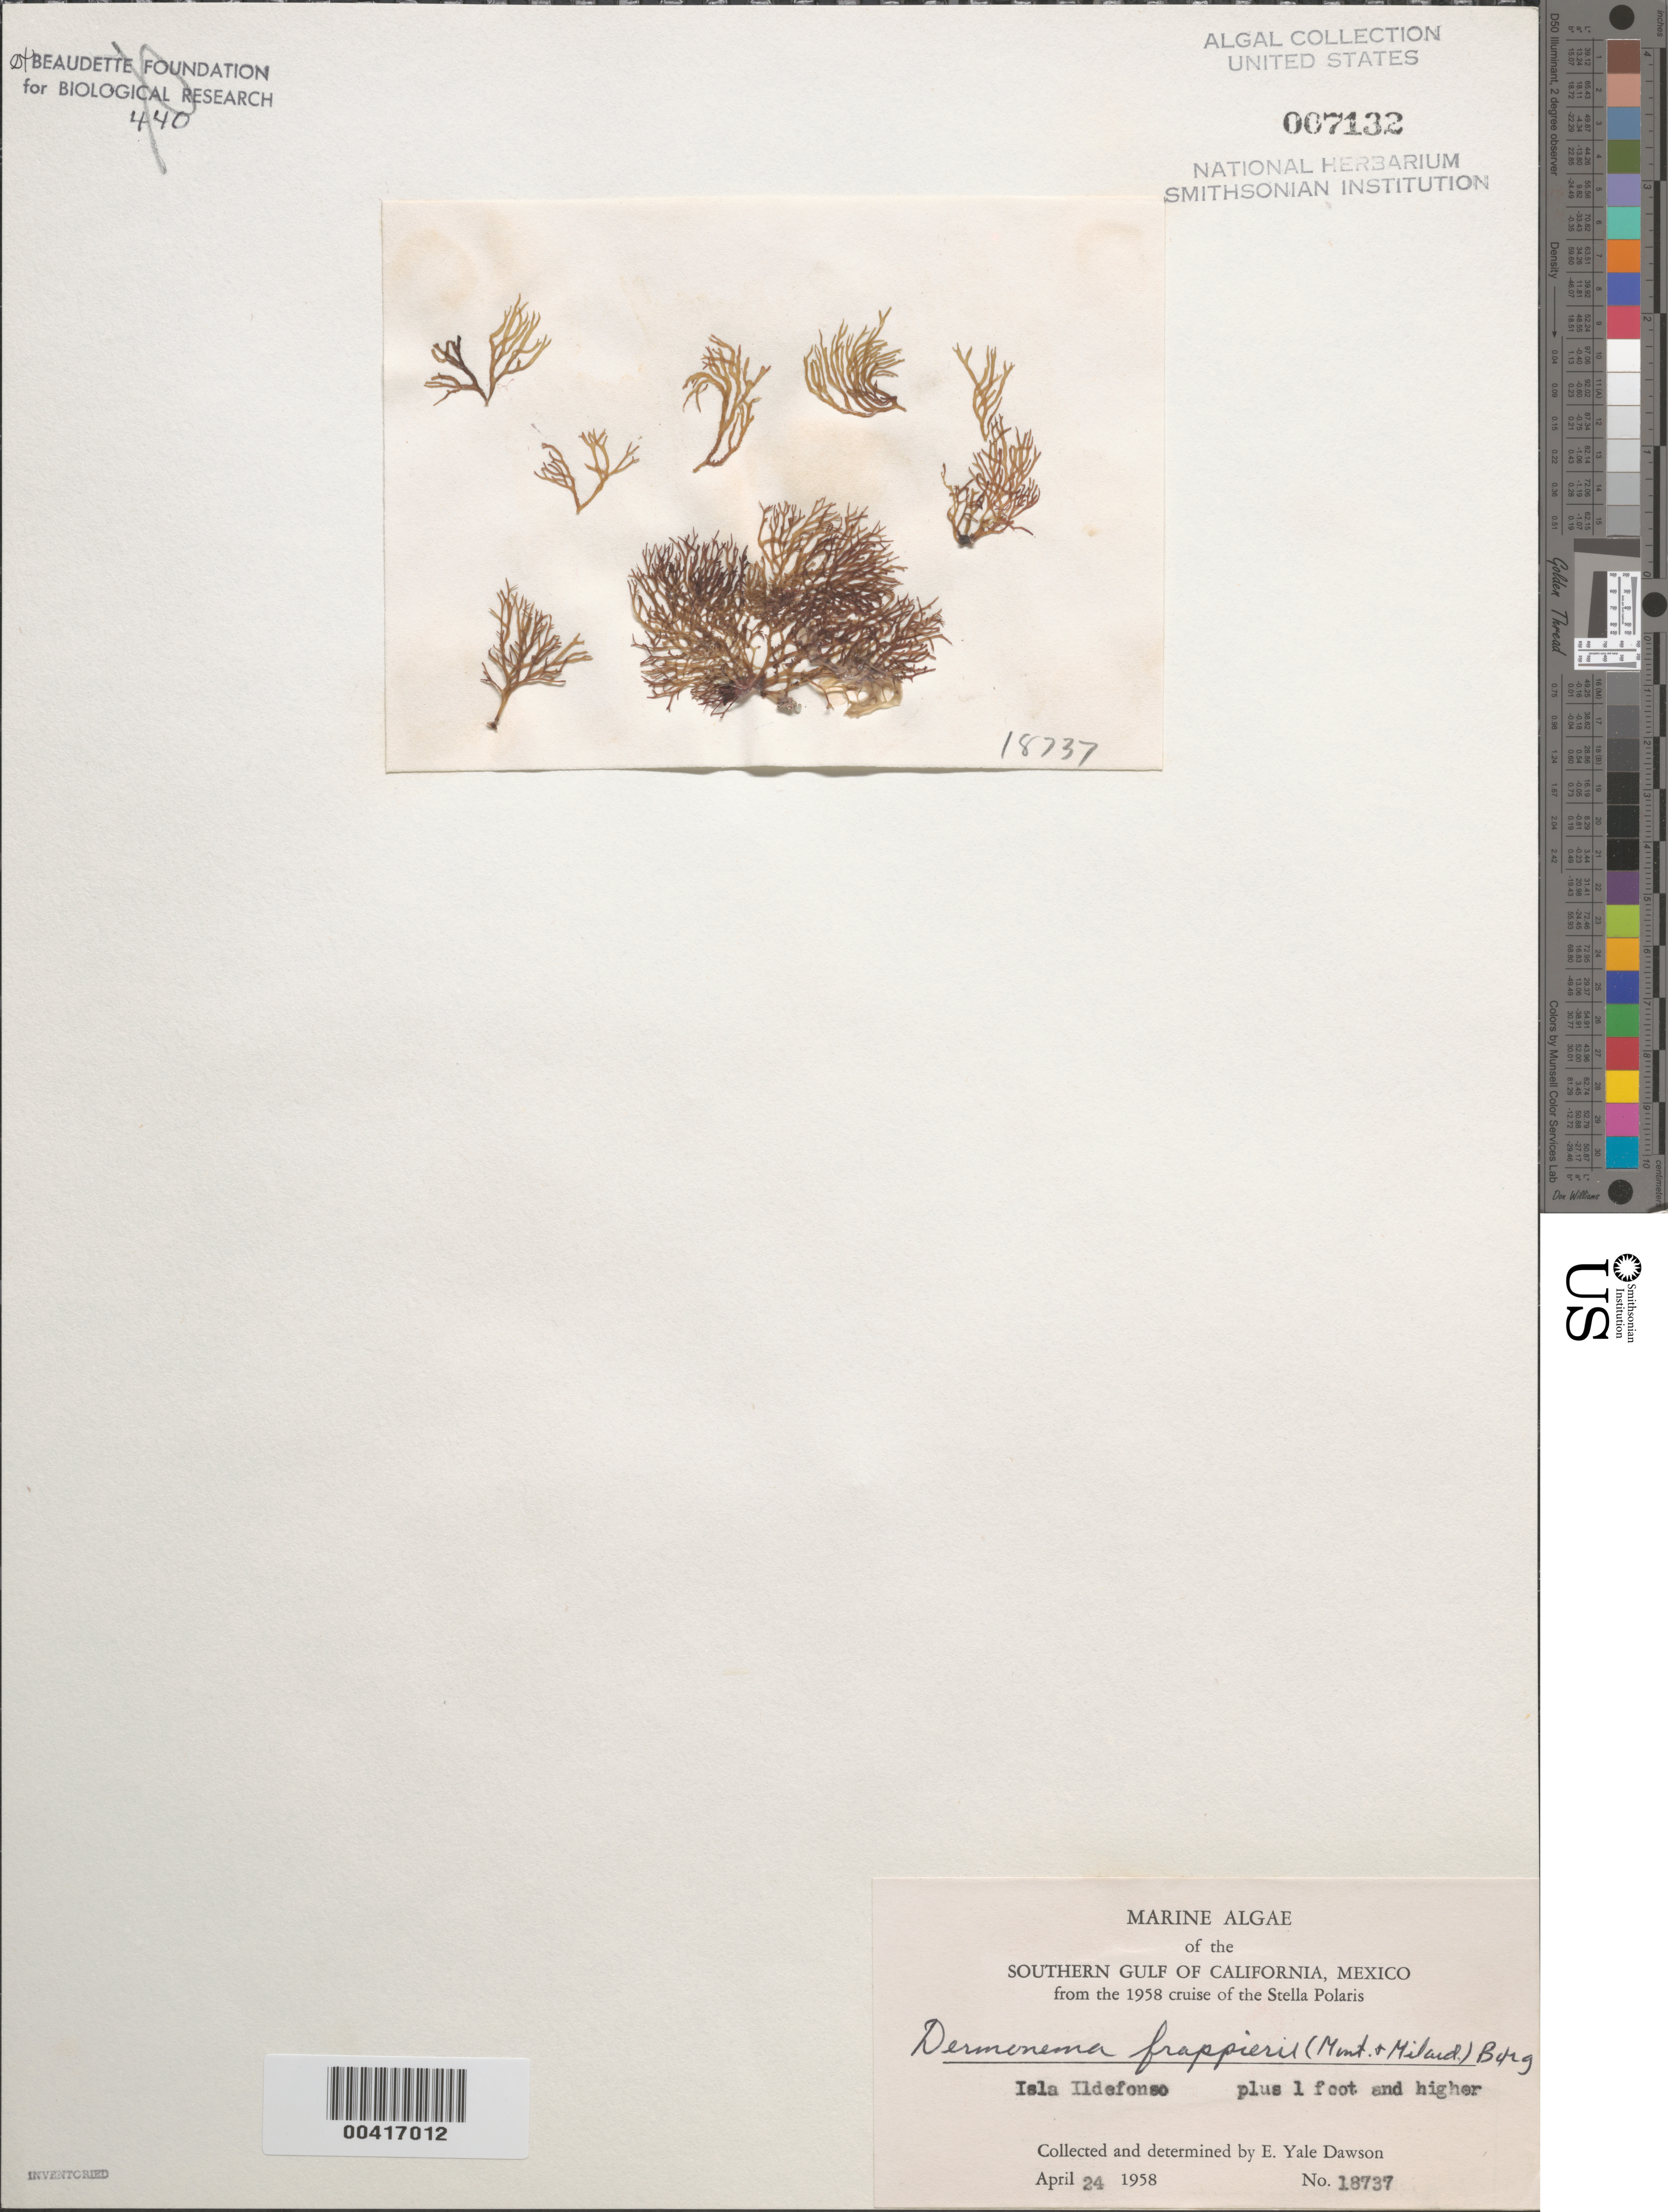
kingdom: Plantae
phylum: Rhodophyta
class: Florideophyceae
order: Nemaliales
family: Liagoraceae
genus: Dermonema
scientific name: Dermonema virens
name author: (J. Agardh) Pedroche & Ávila Ortíz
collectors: E. Y. Dawson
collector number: EYD 18737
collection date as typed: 24 Apr 1958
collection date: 1958-04-24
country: Mexico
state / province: Baja California Sur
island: Isla Ildefonso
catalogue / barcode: US 7132